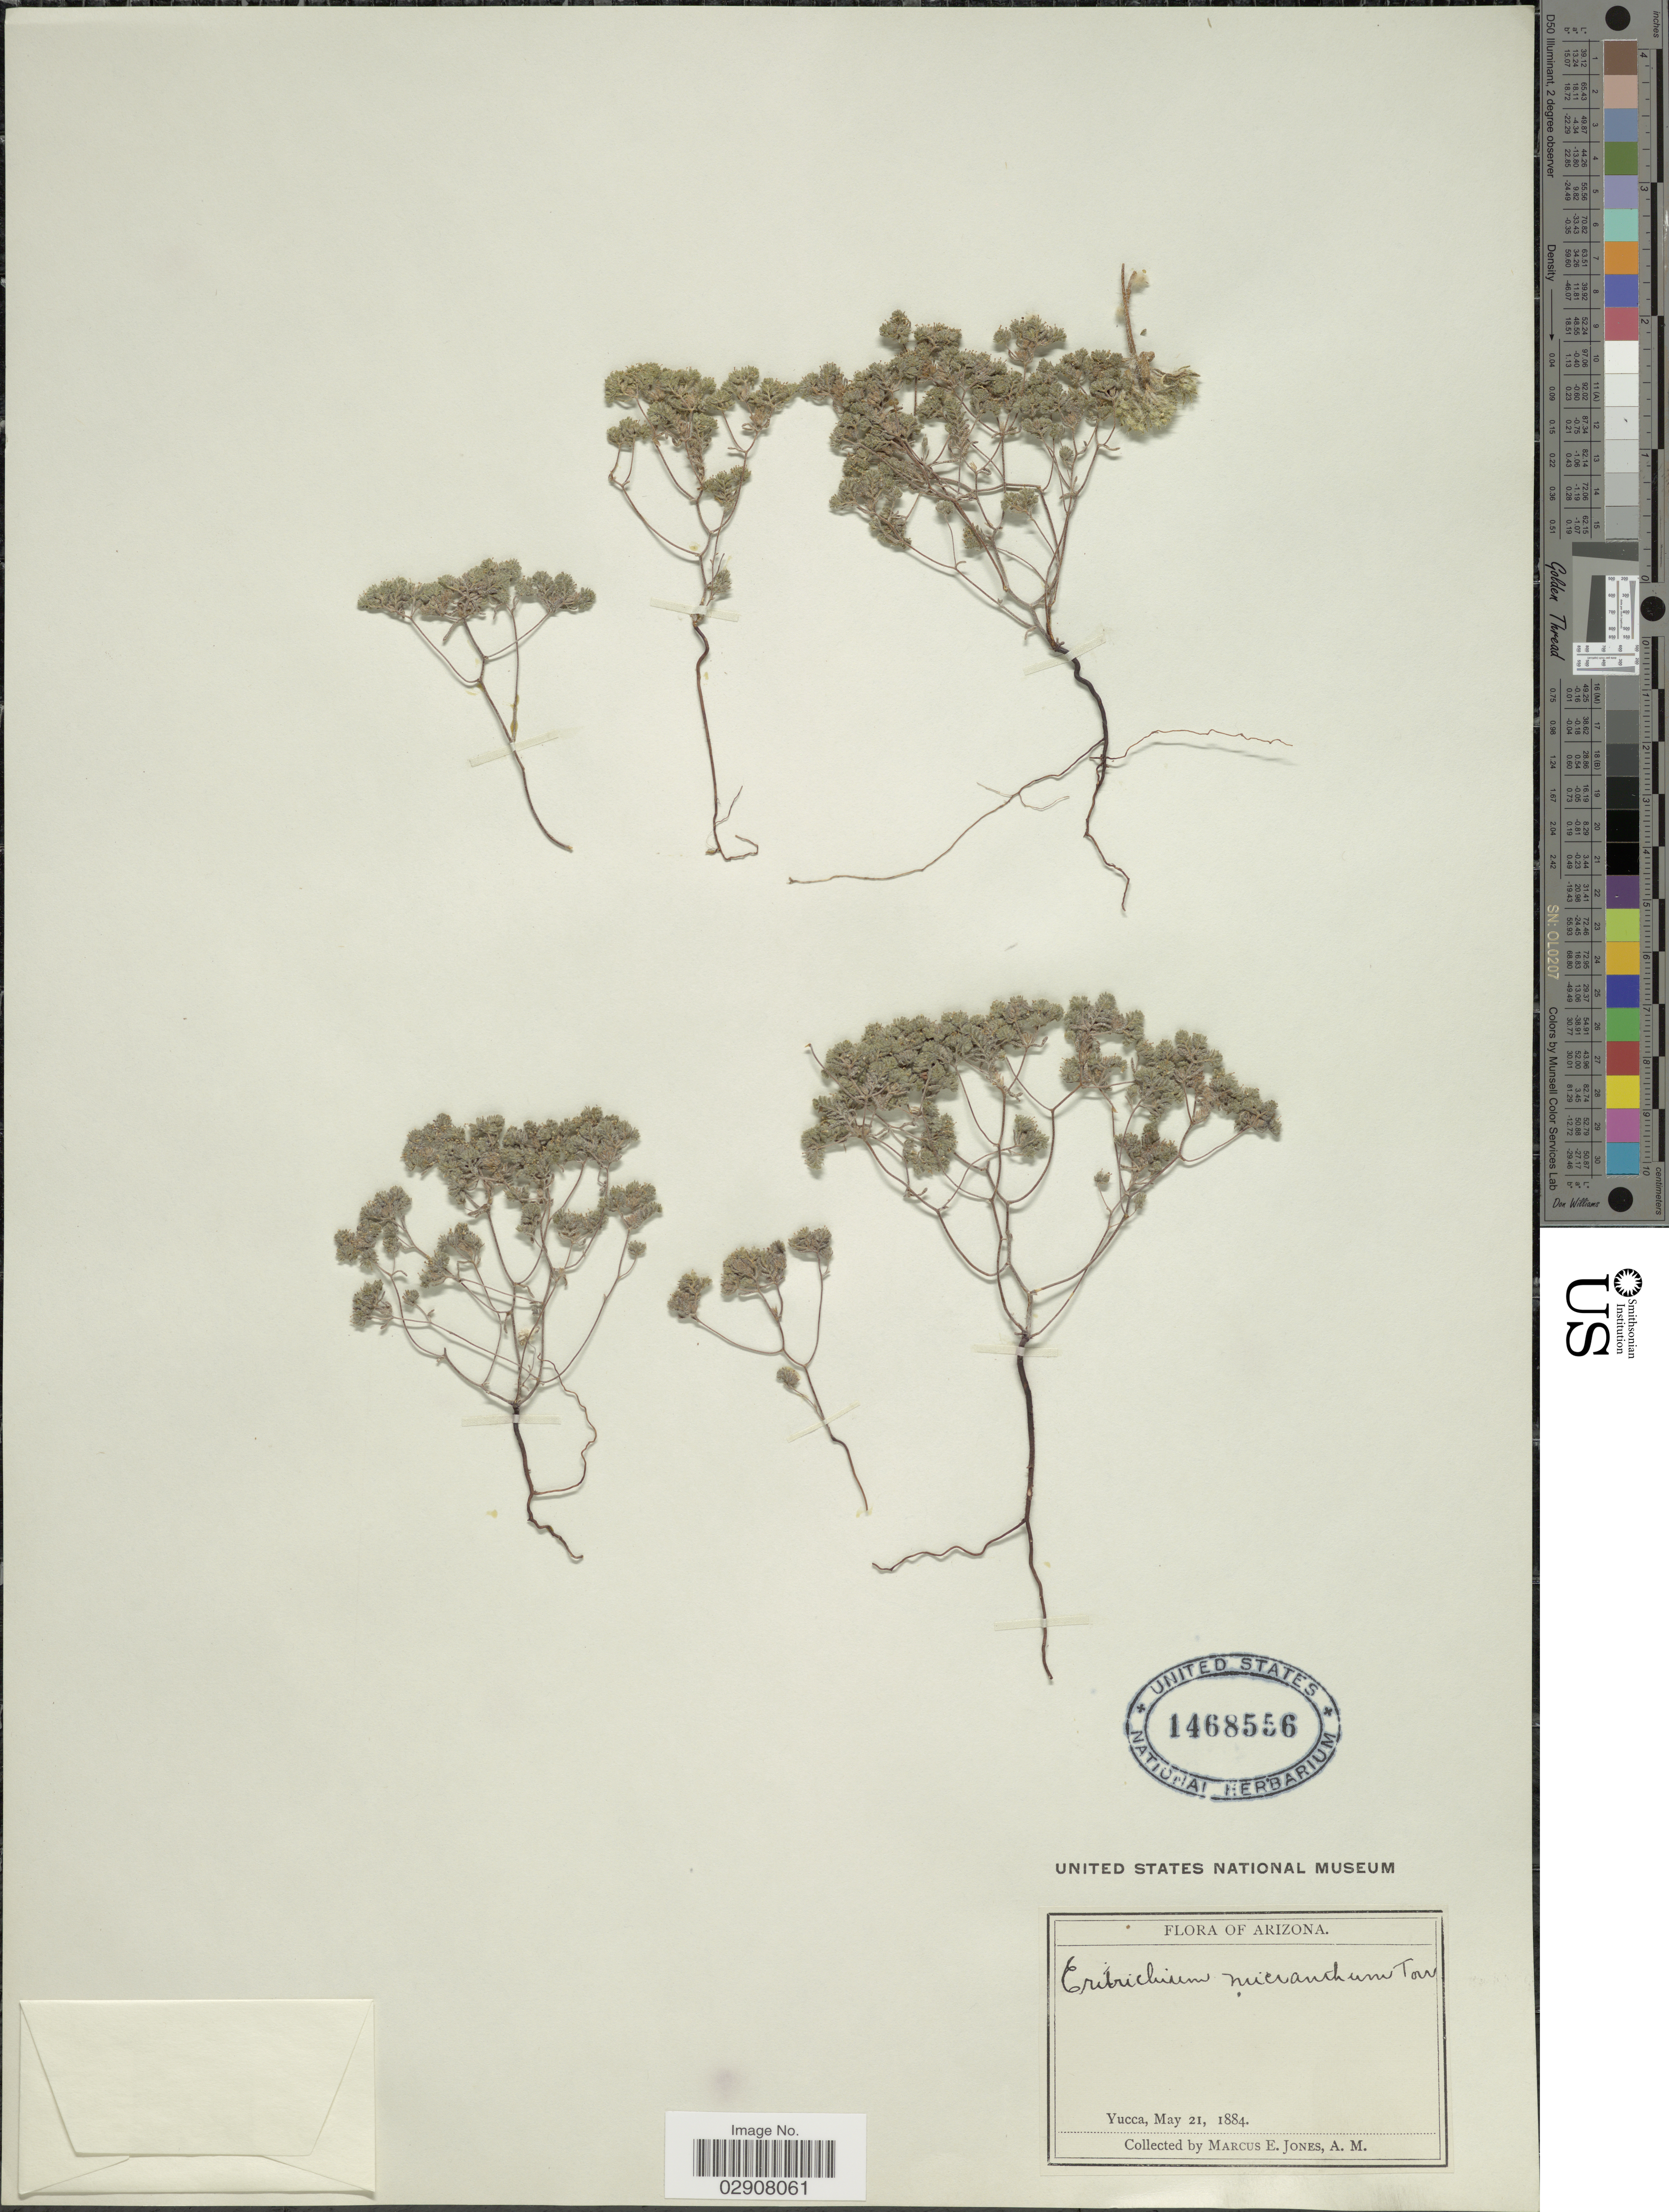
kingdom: Plantae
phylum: Tracheophyta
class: Magnoliopsida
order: Boraginales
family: Boraginaceae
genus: Cryptantha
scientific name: Cryptantha micrantha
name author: (Torr.) I.M. Johnst.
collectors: M. E. Jones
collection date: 1884-05-21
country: United States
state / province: Arizona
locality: Yucca.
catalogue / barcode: US 1468556